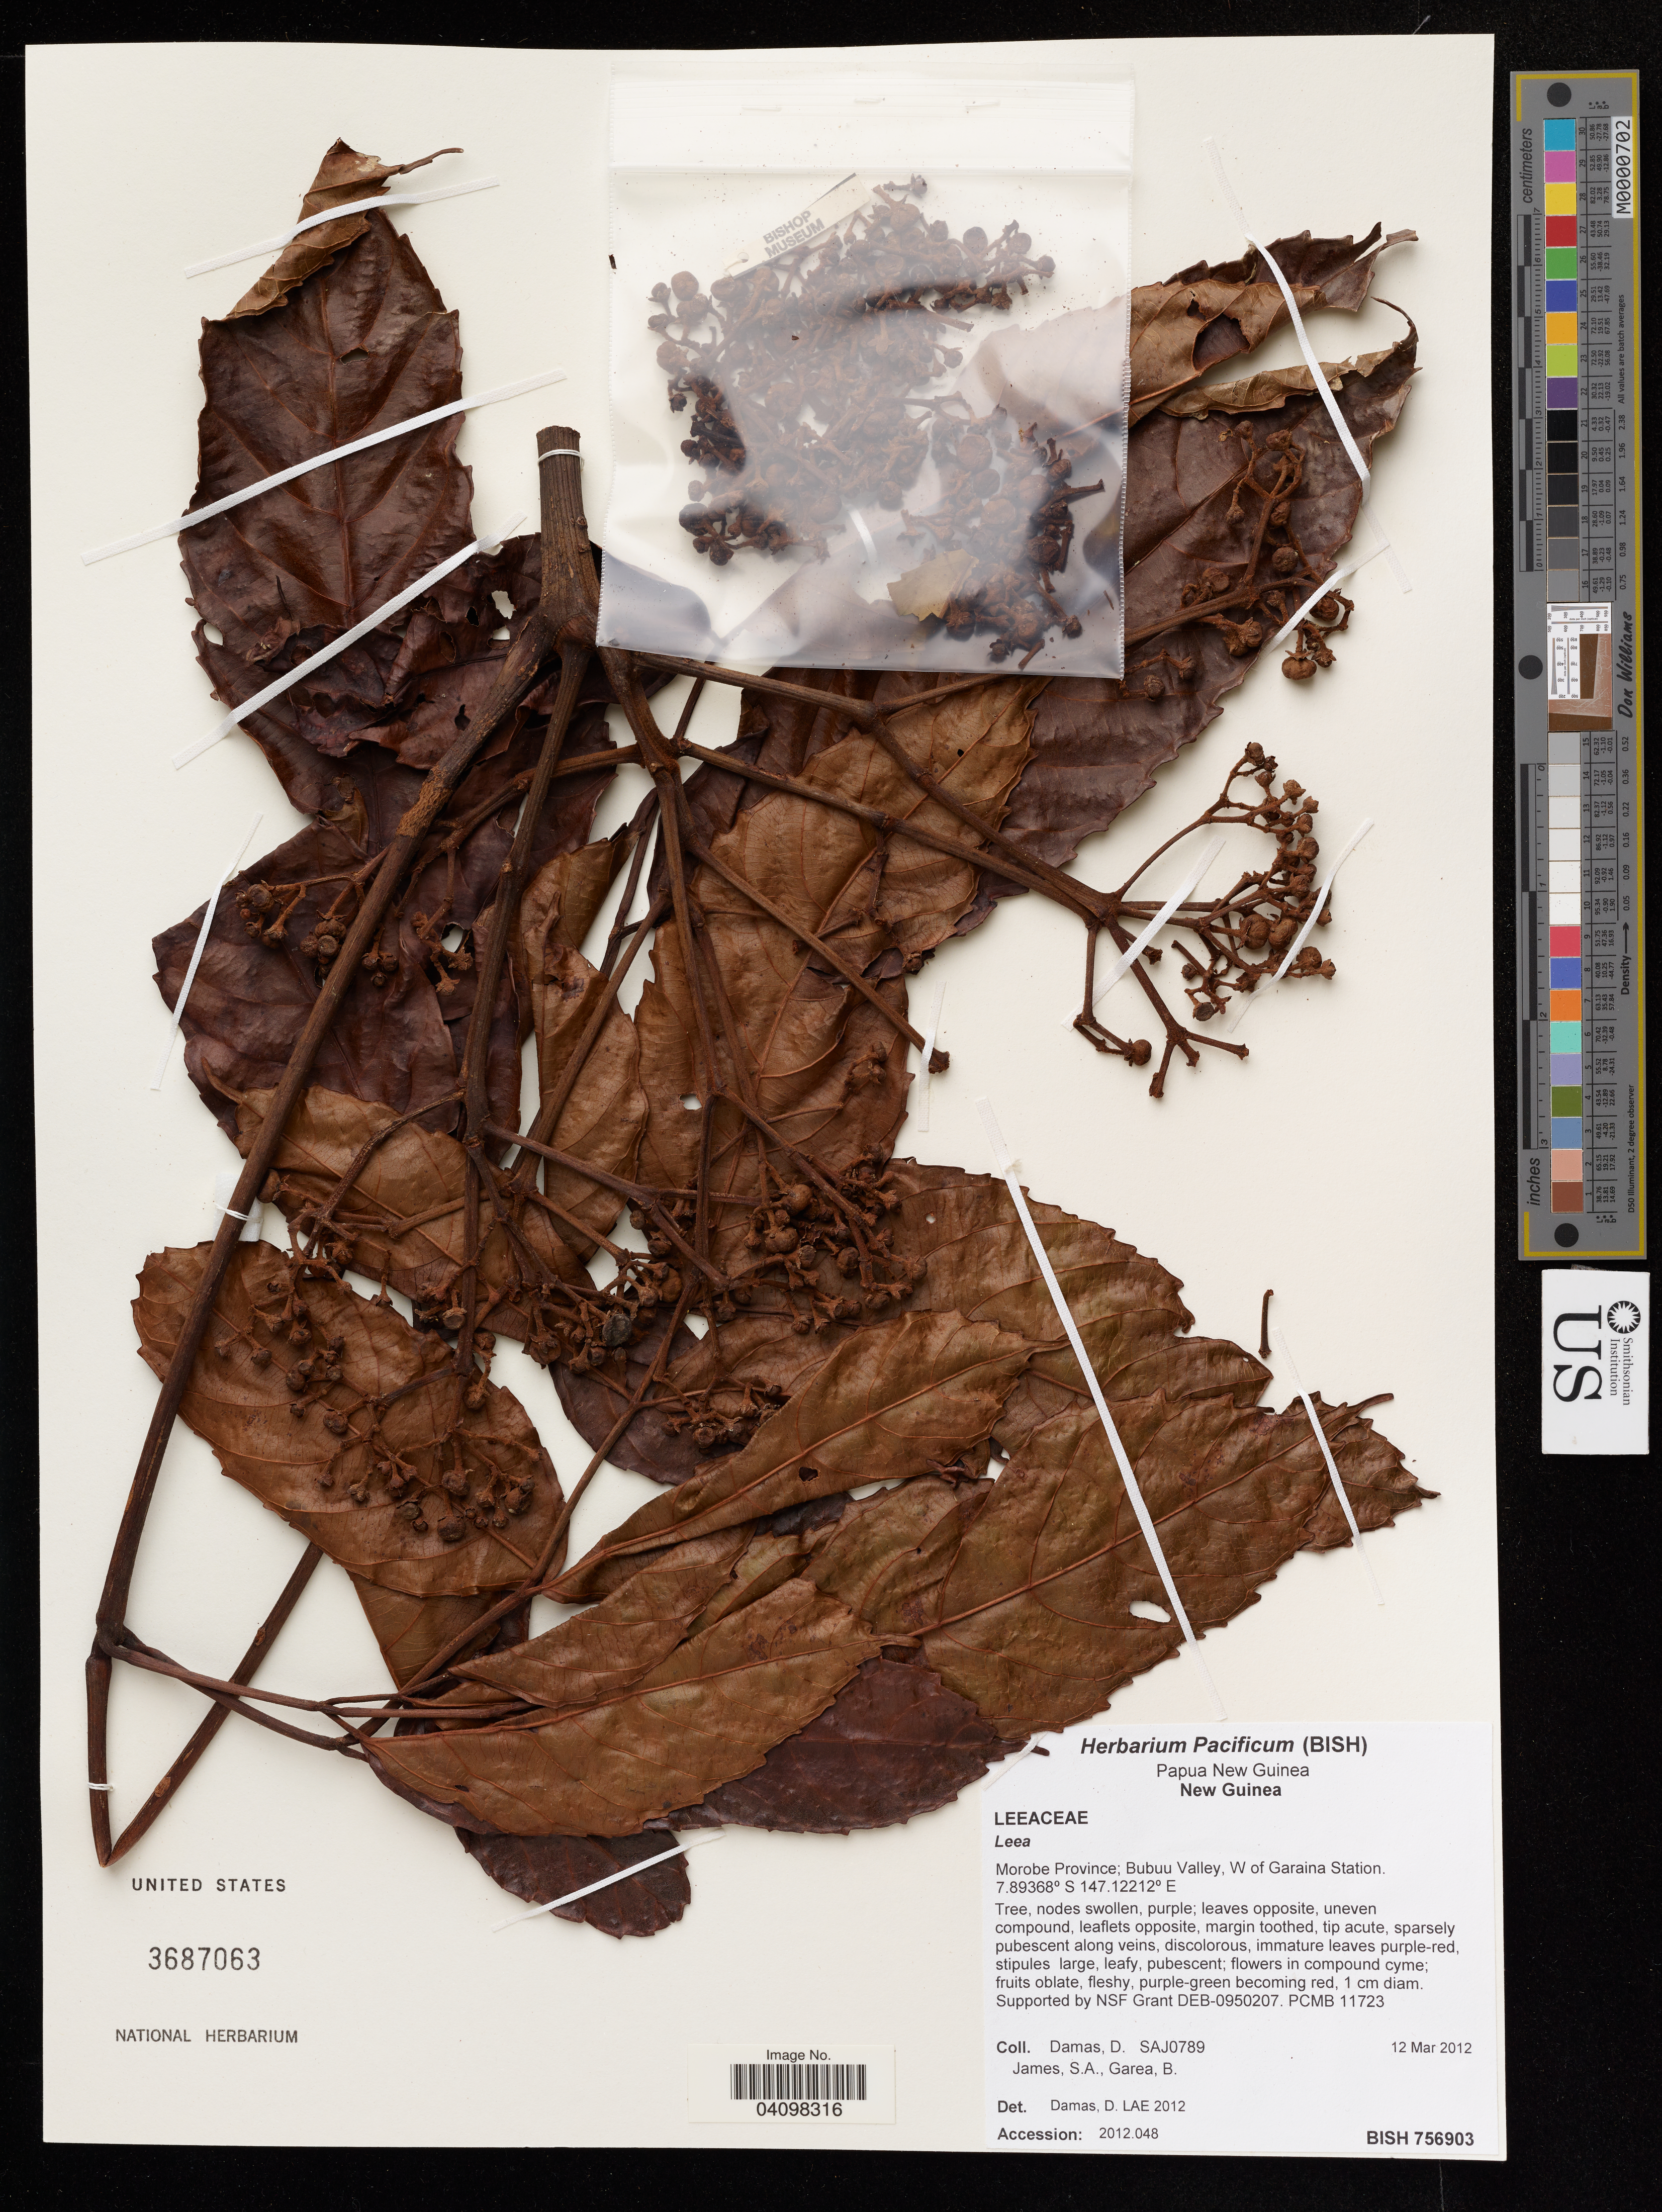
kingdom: Plantae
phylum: Tracheophyta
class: Magnoliopsida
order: Vitales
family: Vitaceae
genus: Leea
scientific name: Leea sp.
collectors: D. Damas, S. James & B. Garea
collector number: SAJ0789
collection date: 2012-03-12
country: Papua New Guinea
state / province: Morobe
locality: New Guinea. Morobe Province: Bubuu Valley, W of Garaina Station.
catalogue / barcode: US 3687063